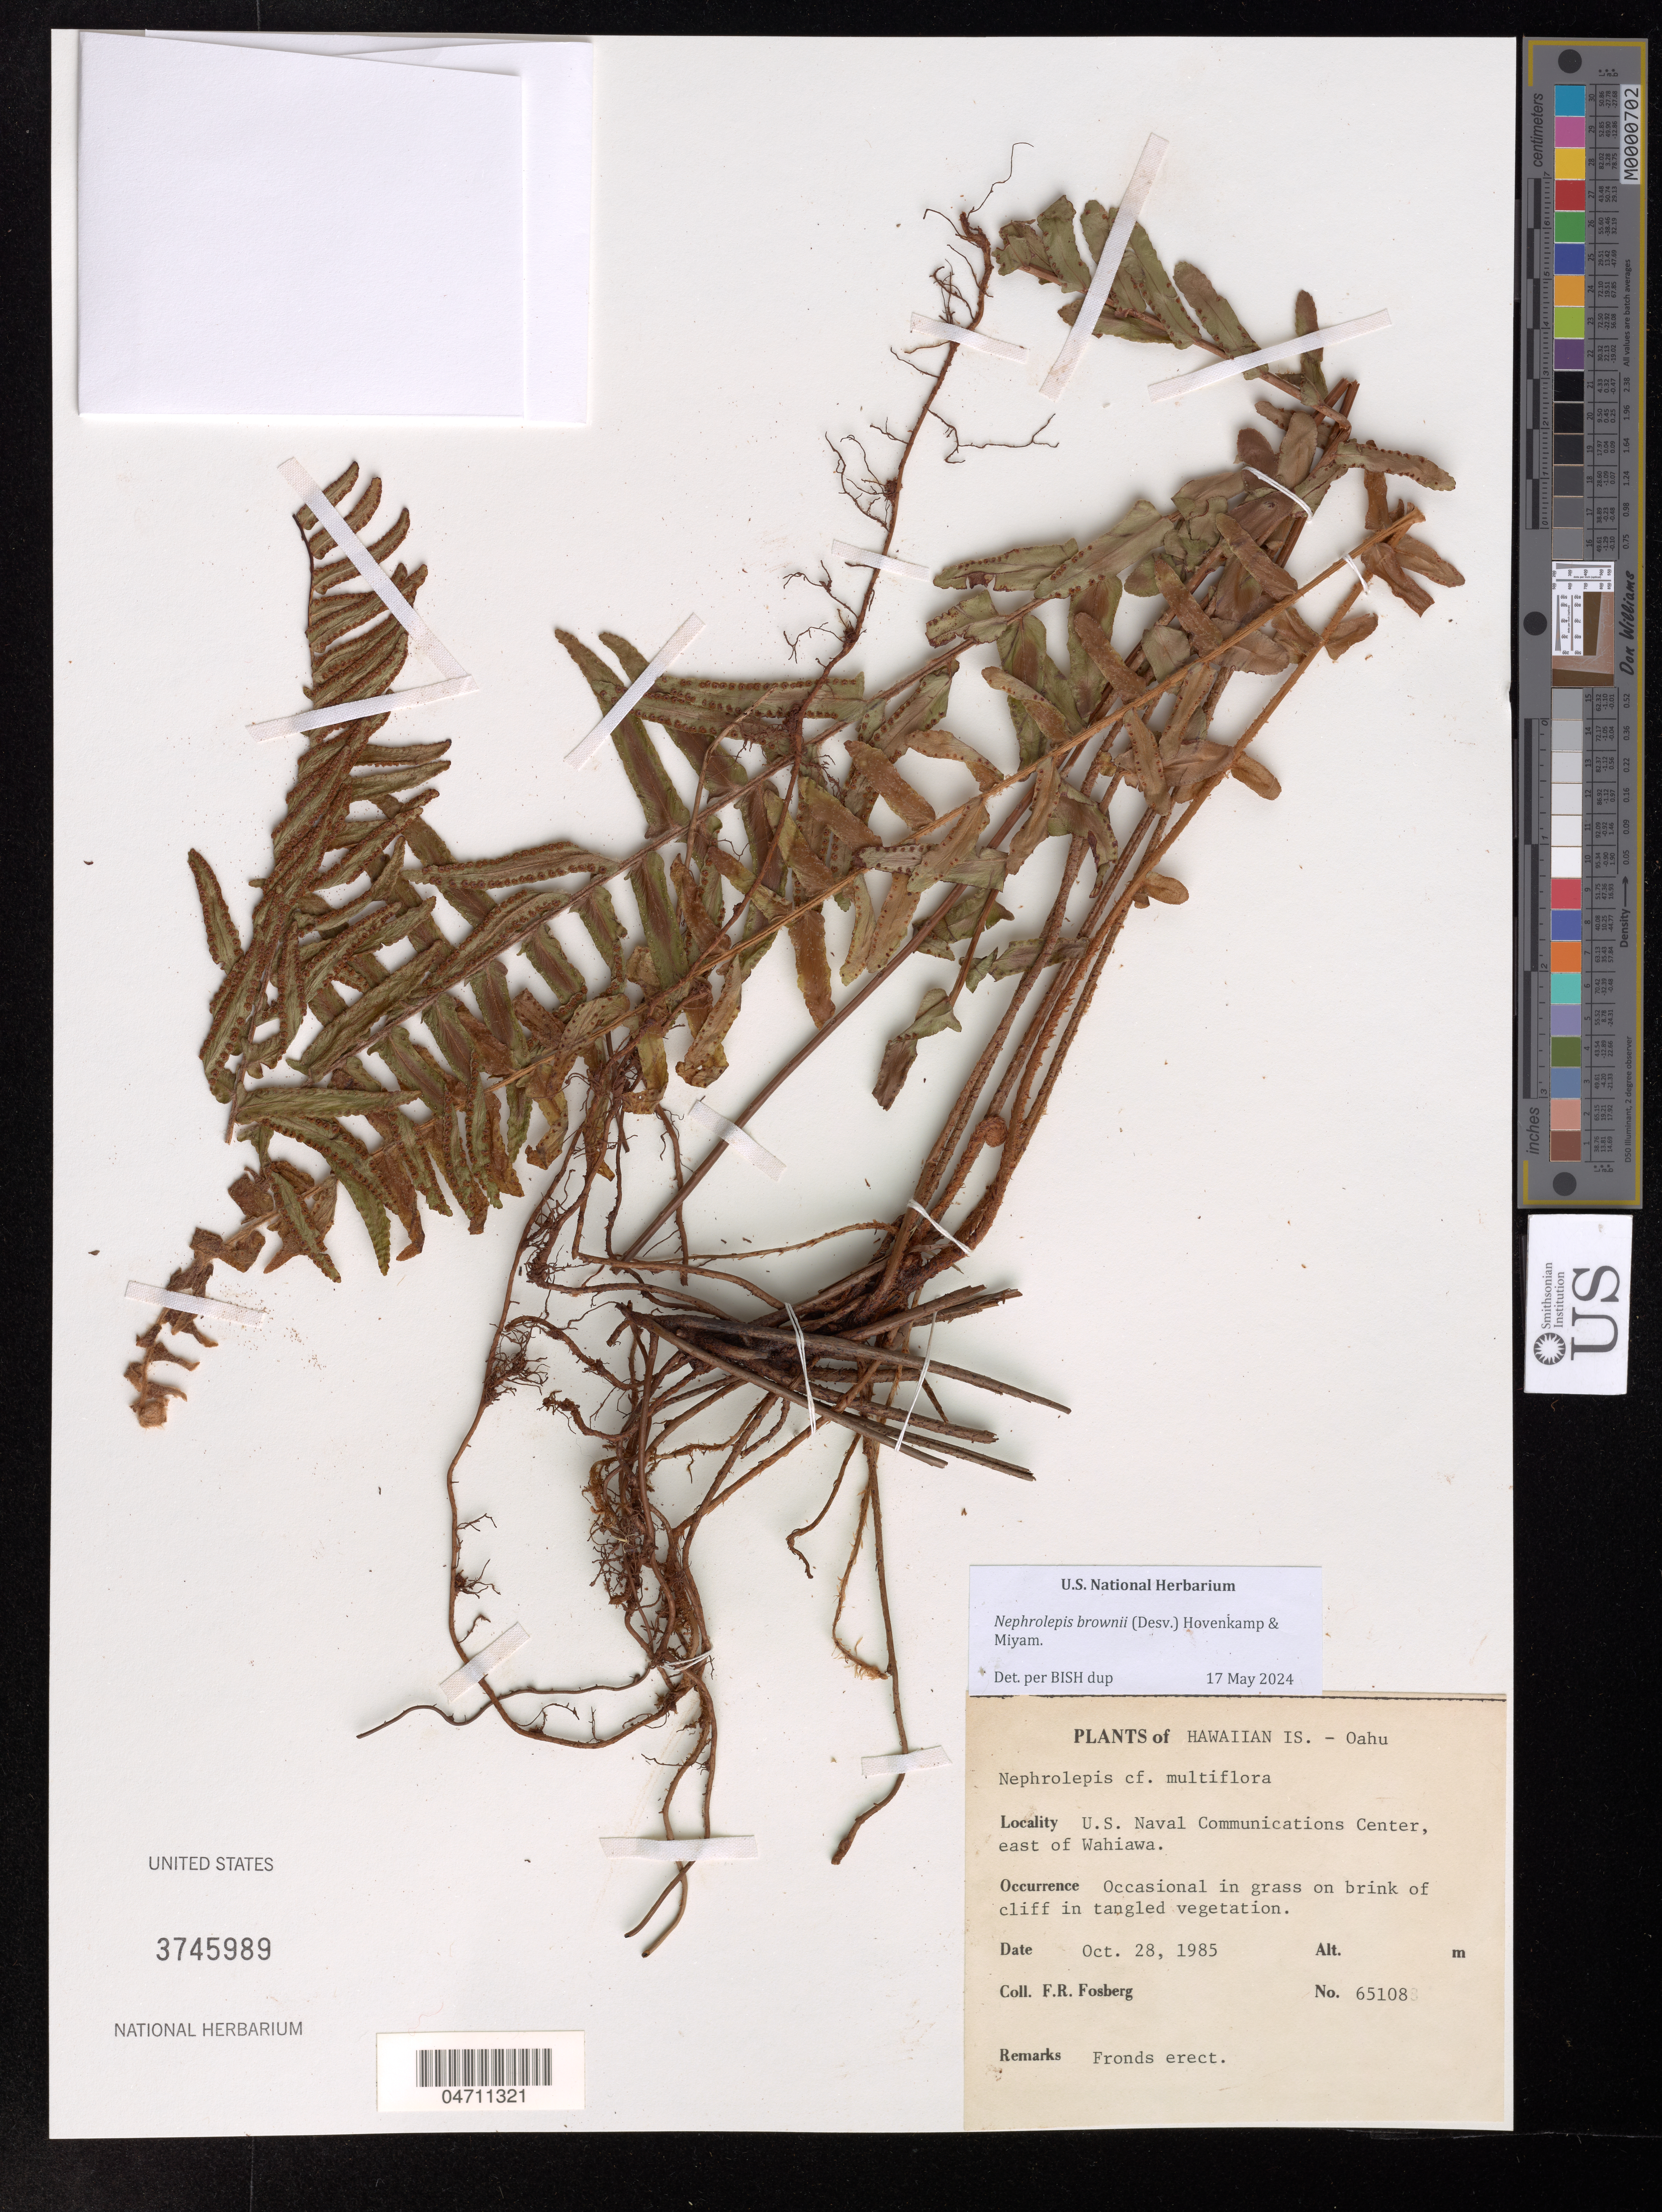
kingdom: Plantae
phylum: Tracheophyta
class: Polypodiopsida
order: Polypodiales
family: Nephrolepidaceae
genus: Nephrolepis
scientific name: Nephrolepis brownii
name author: (Desv.) Hovenkamp & Miyam.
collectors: F. R. Fosberg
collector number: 65108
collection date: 1985-10-28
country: United States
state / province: Hawaii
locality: Oahu, U. S. Naval Comunication Center, east of Wahiawa.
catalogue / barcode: US 3745989